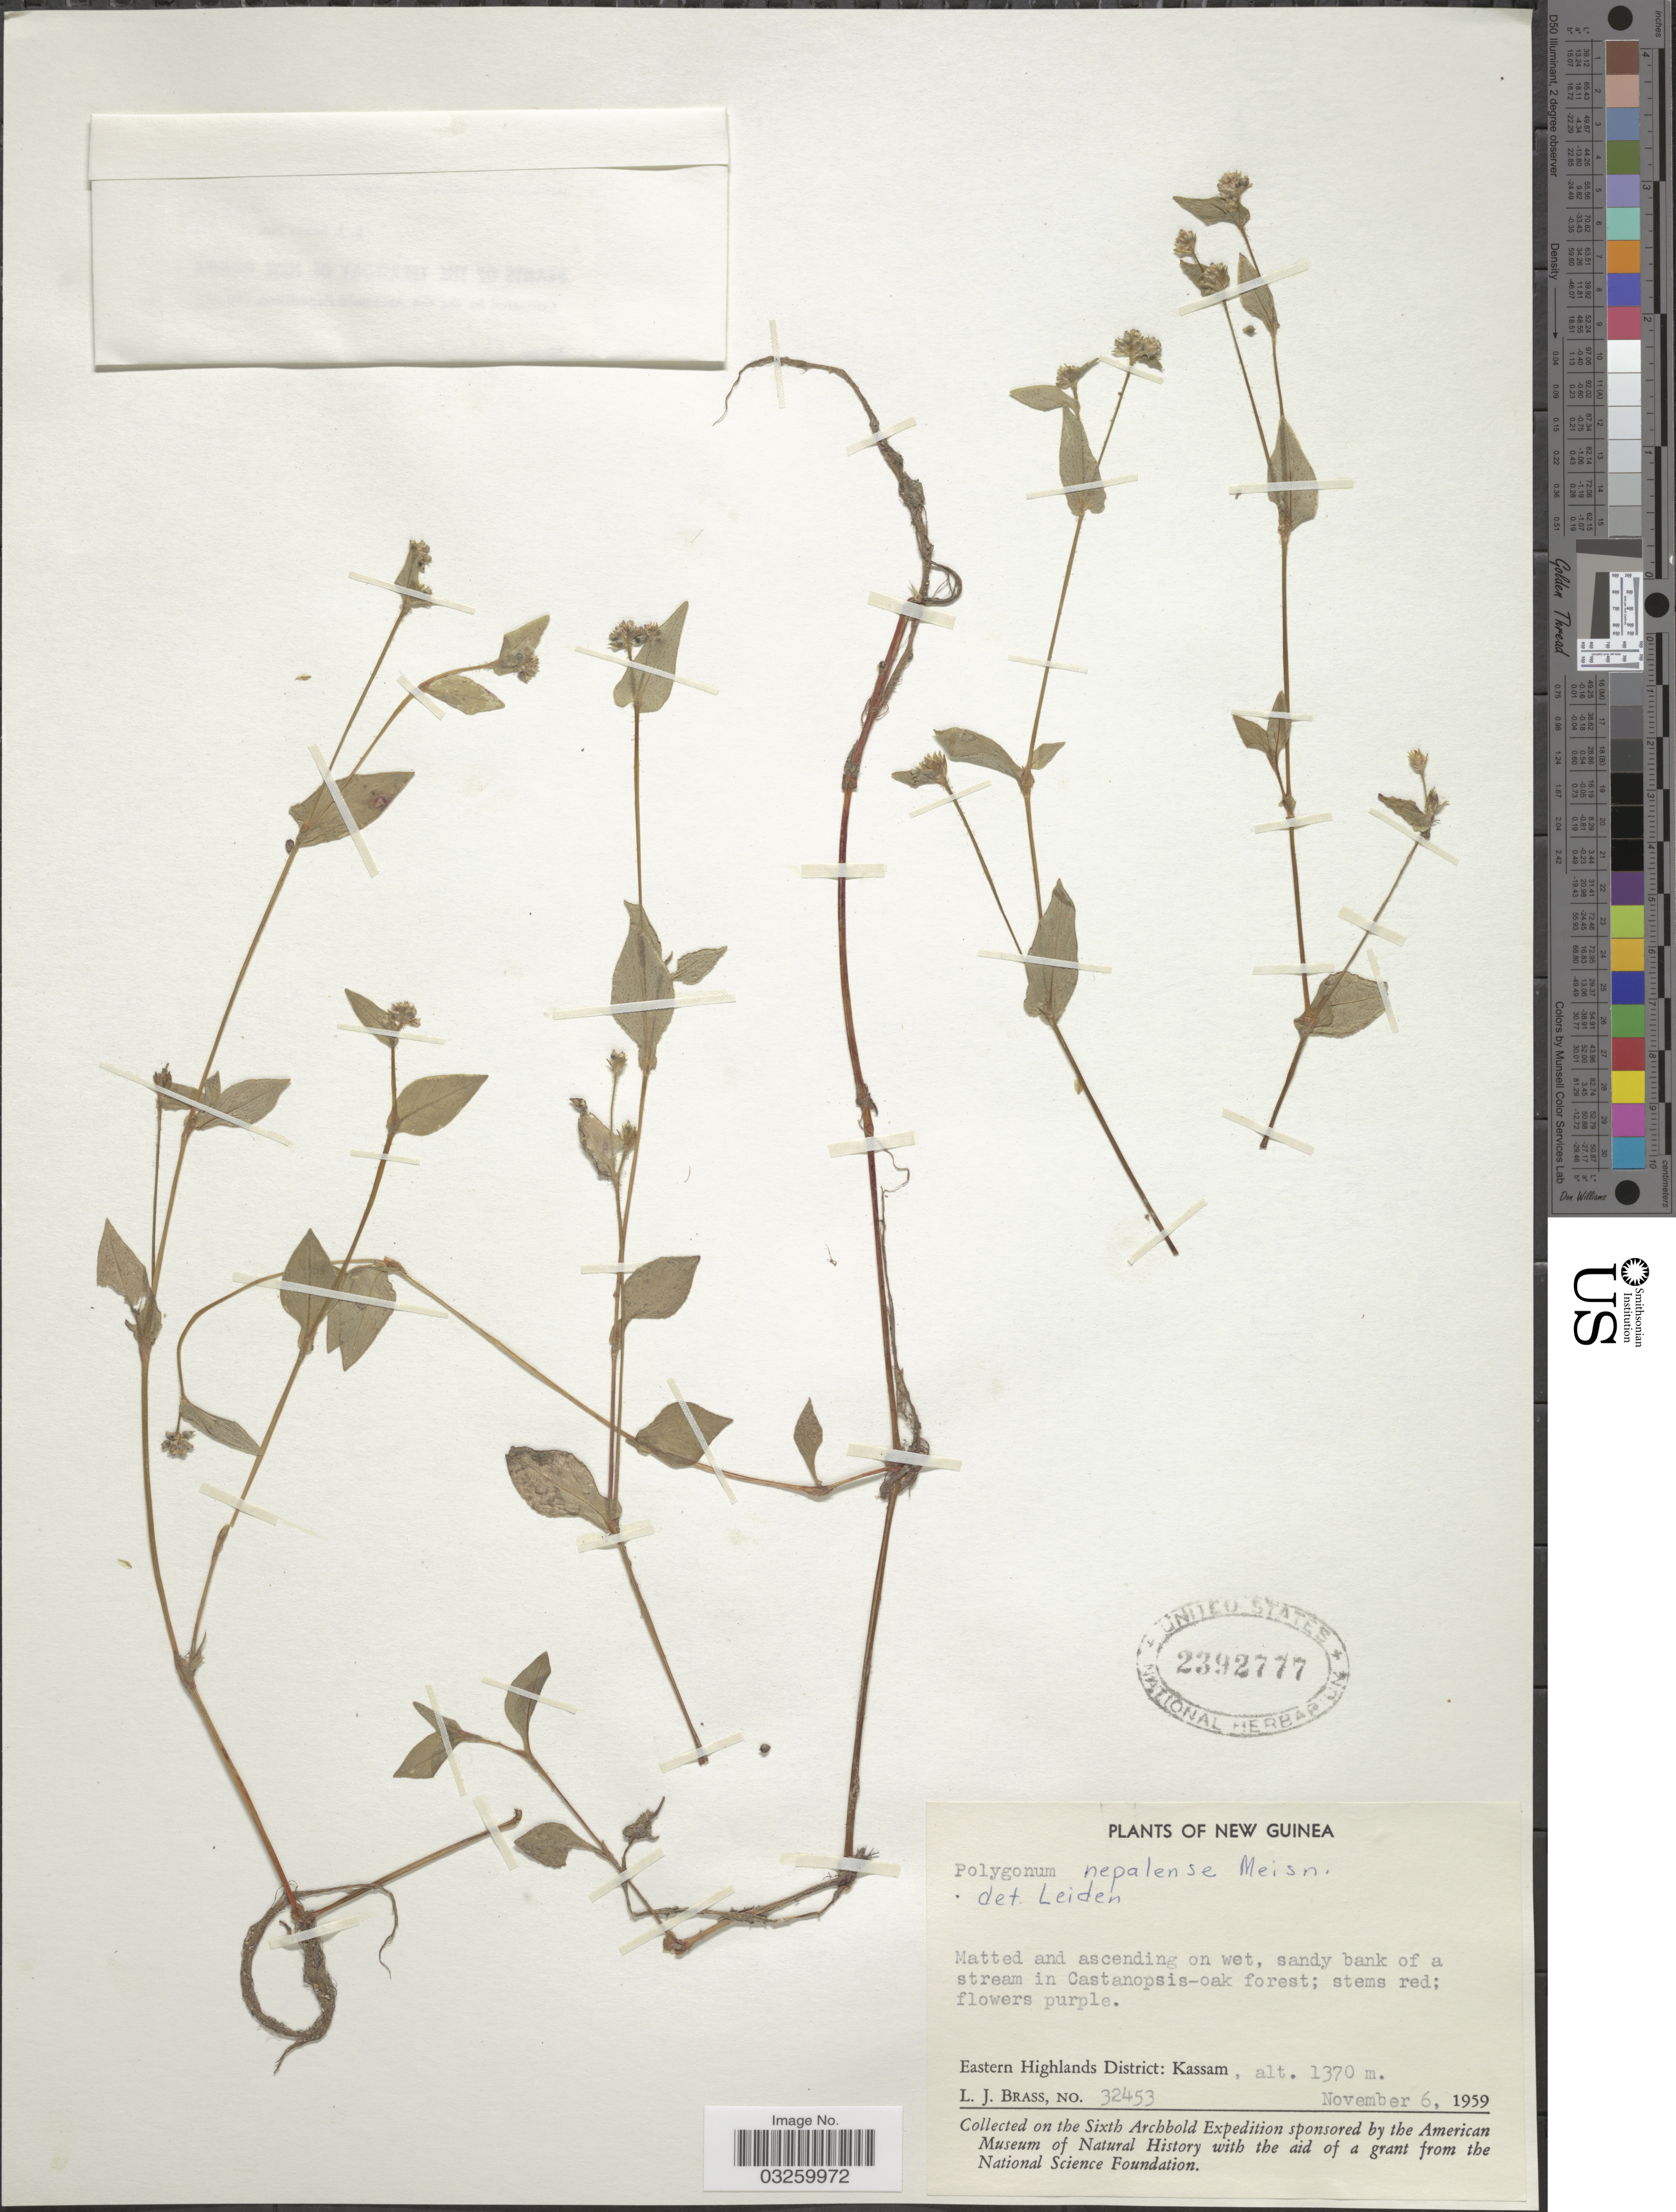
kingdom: Plantae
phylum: Tracheophyta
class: Magnoliopsida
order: Caryophyllales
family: Polygonaceae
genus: Persicaria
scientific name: Persicaria nepalensis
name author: (Meisn.) H. Gross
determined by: Wagner, W. L., (BOT), Smithsonian Institution - National Museum of Natural History (UNITED STATES)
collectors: L. J. Brass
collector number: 32453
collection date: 1959-11-06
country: Papua New Guinea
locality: New Guinea. Eastern Highlands District: Kassam.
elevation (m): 1370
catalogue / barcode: US 2392777